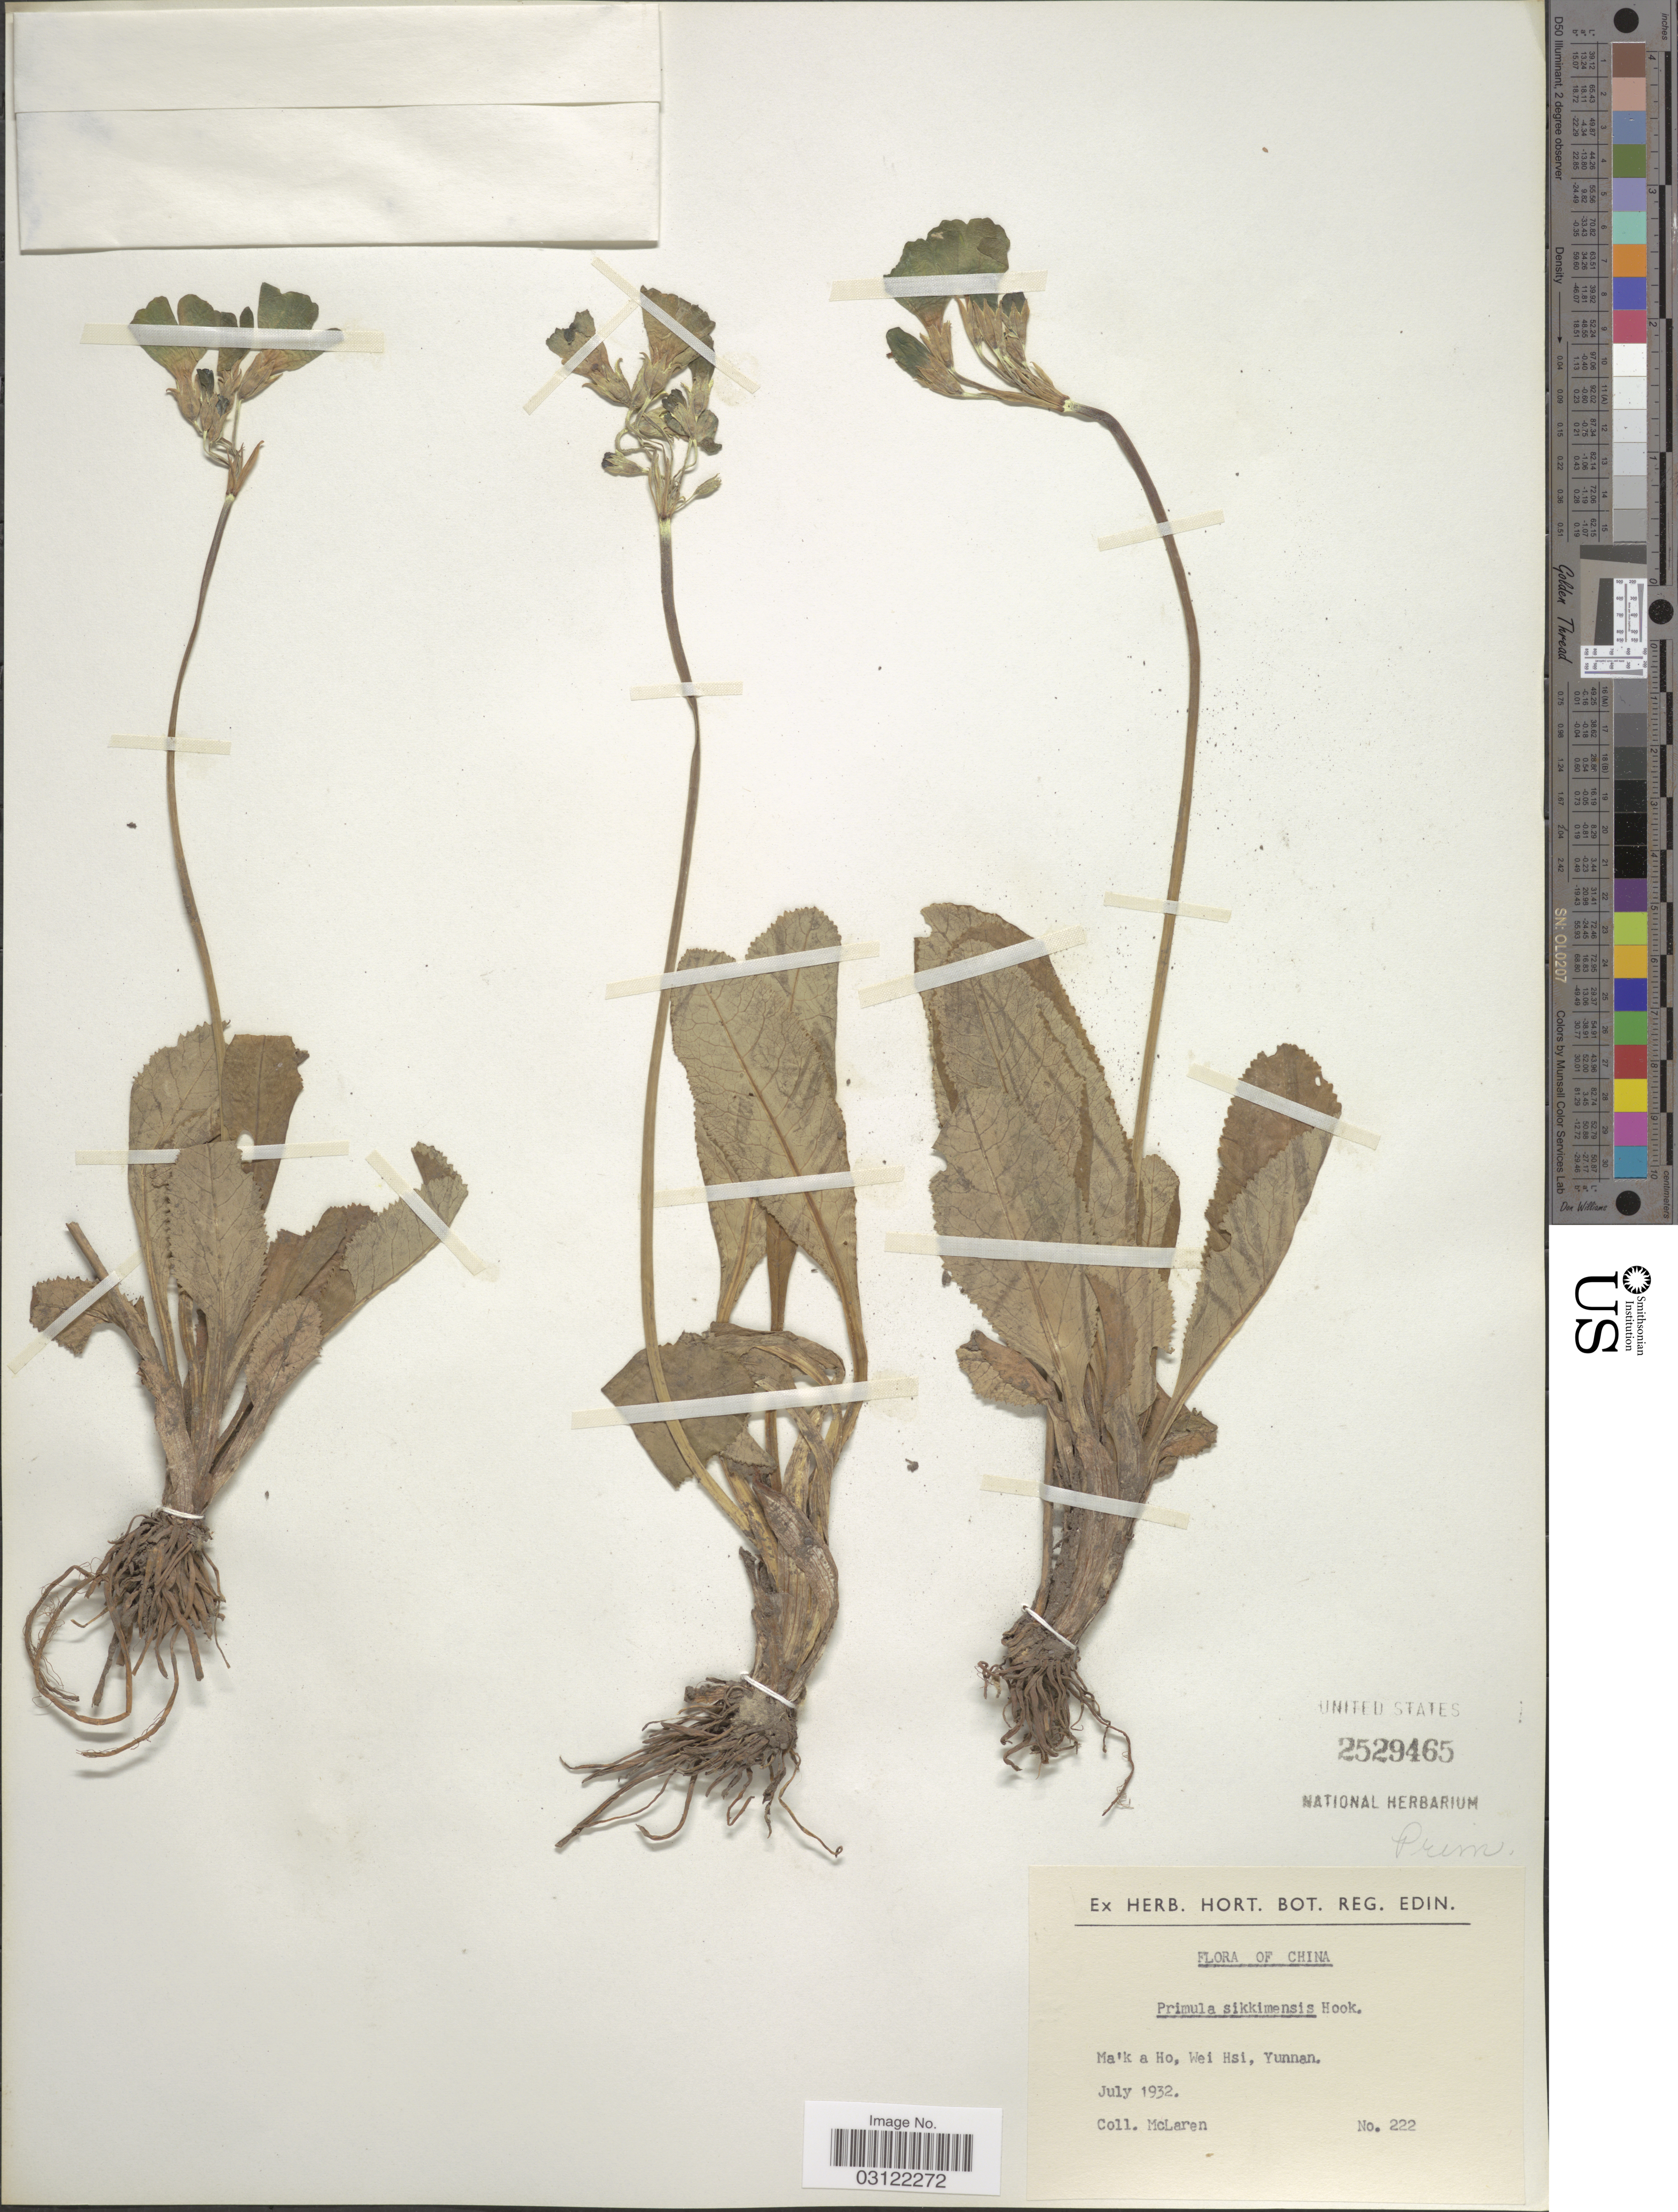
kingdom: Plantae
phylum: Tracheophyta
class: Magnoliopsida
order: Ericales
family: Primulaceae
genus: Primula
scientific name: Primula sikkimensis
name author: Hook.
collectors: McLaren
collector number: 222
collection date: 1932-07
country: China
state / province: Yunnan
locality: Ma'k a Ho, Wei Hsi.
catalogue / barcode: US 2529465